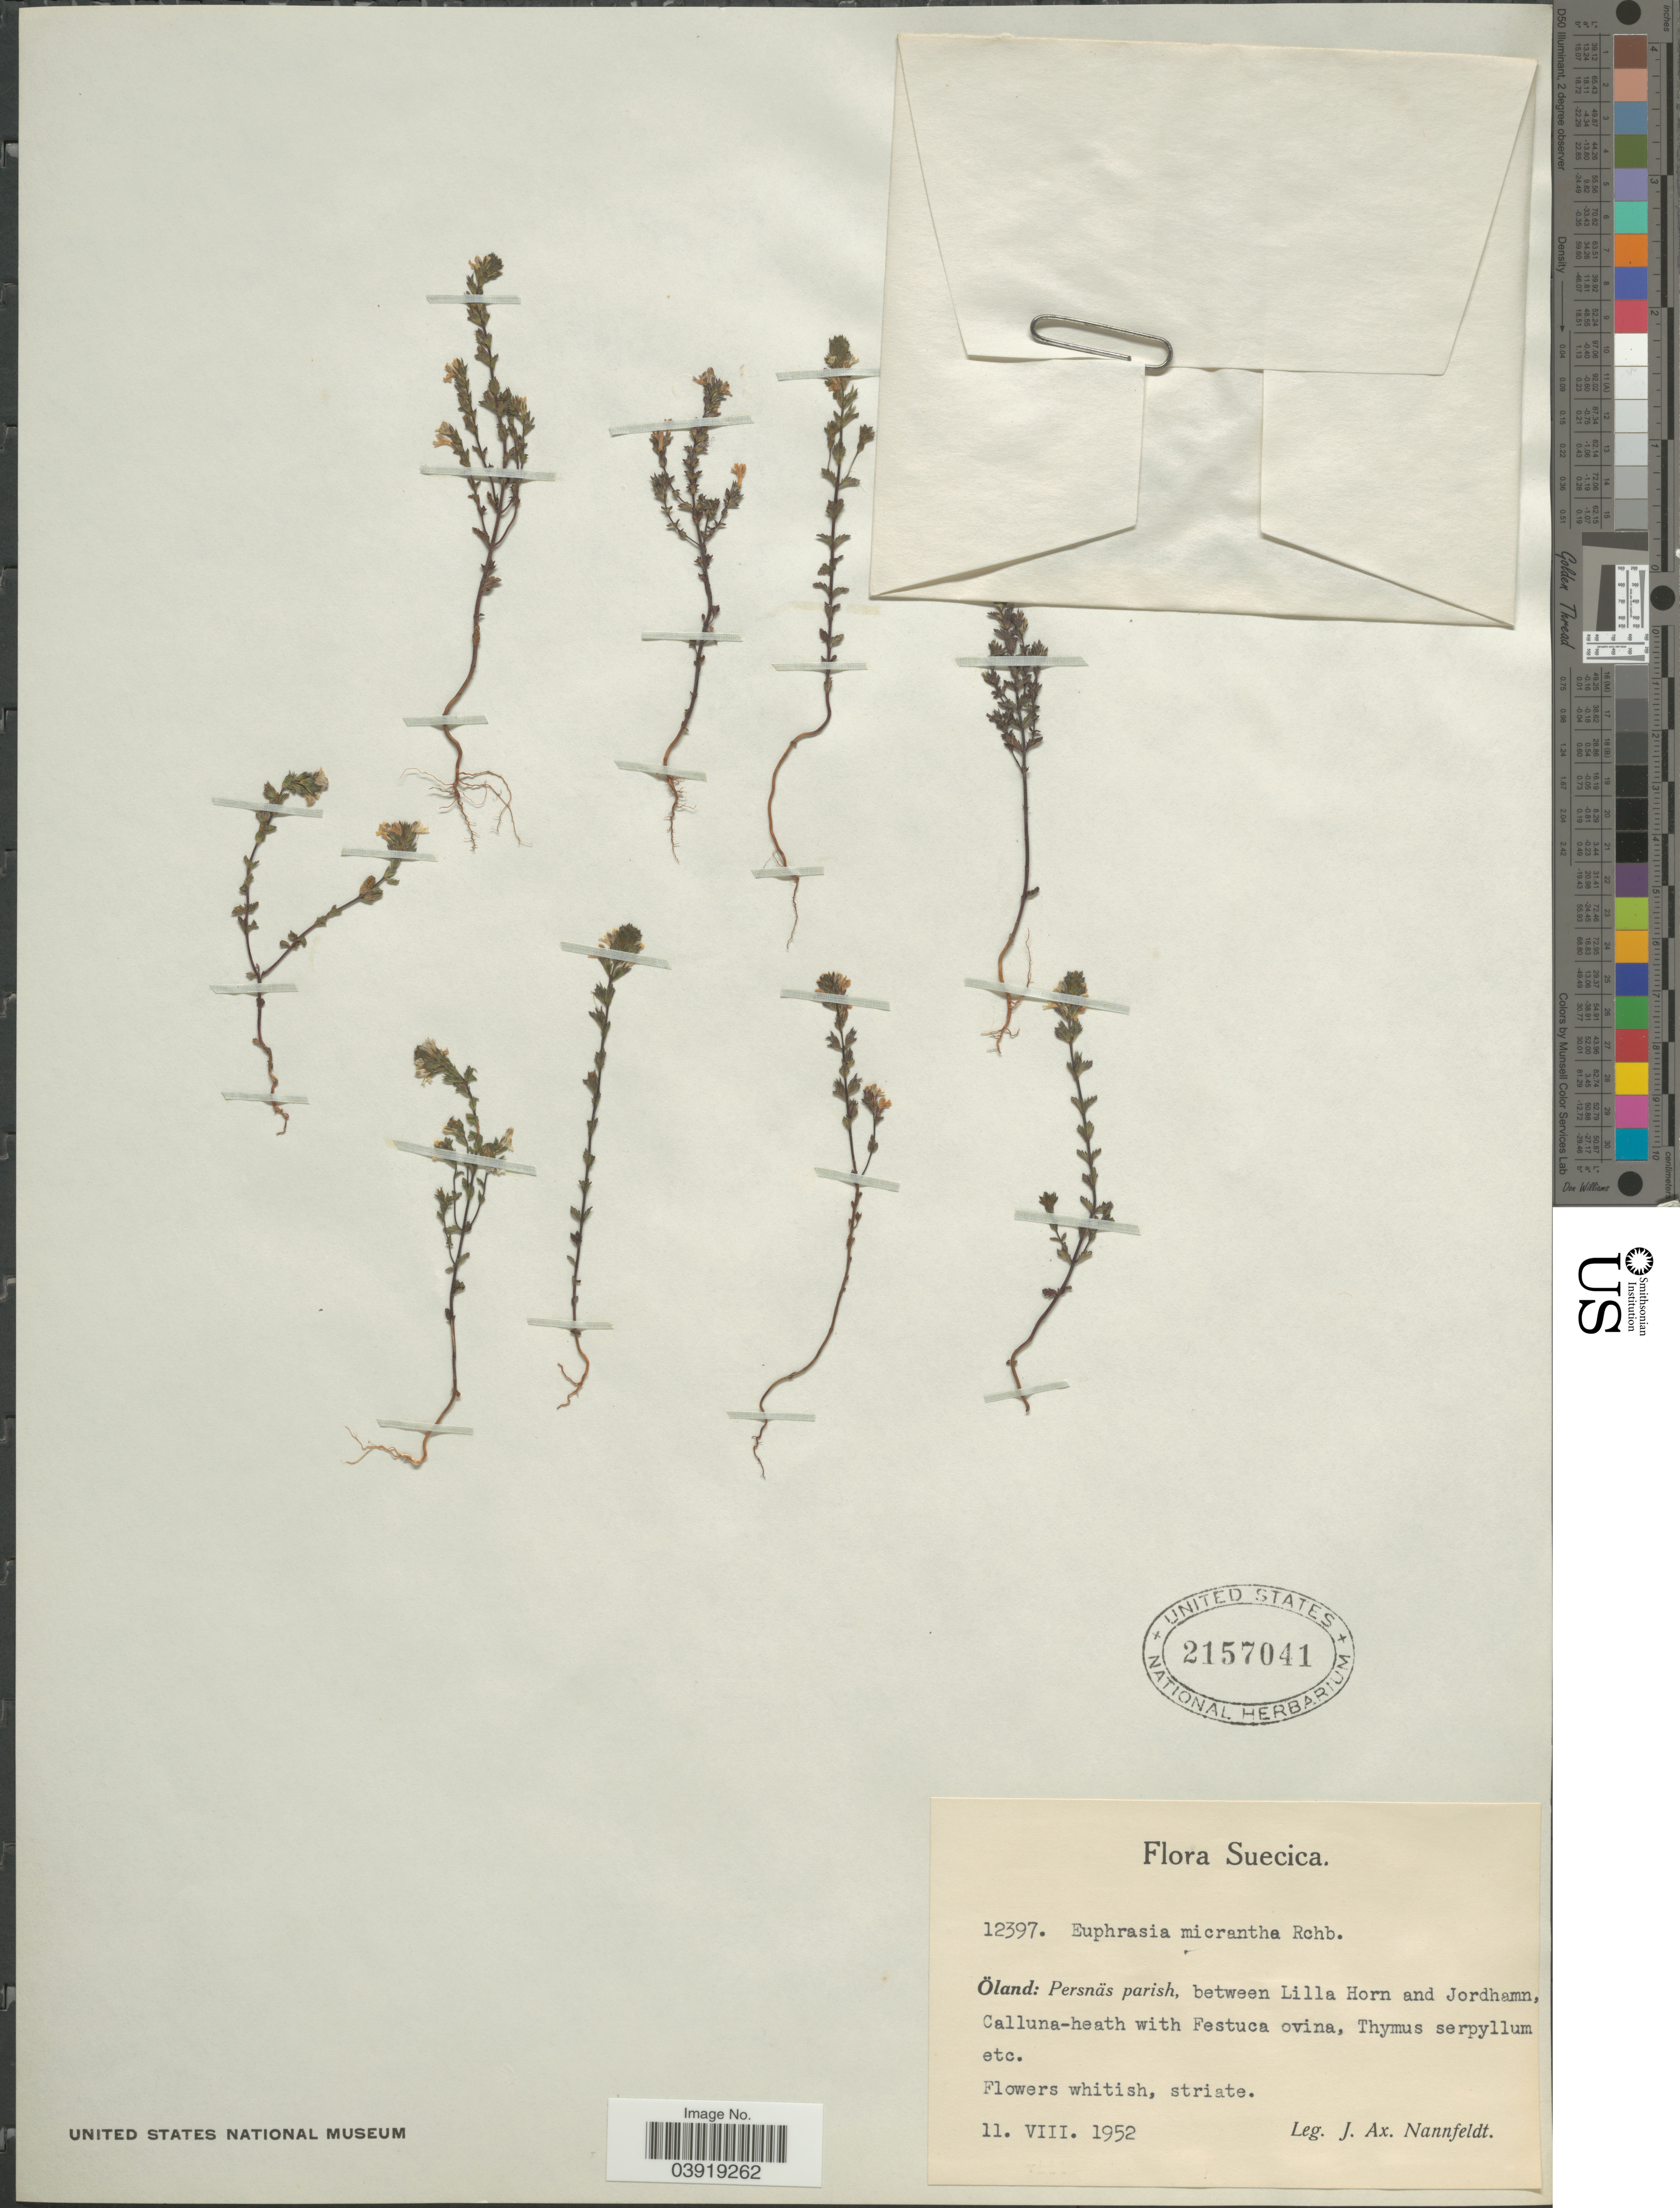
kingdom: Plantae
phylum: Tracheophyta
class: Magnoliopsida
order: Lamiales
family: Orobanchaceae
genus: Euphrasia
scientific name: Euphrasia micrantha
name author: Rchb. f.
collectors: J. Nannfeldt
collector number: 12397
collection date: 1952-08-11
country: Sweden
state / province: Kalmar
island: Oland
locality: Suecica. Öland: Persnäs parish, between Lilla Horn and Jordhamn.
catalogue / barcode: US 2157041